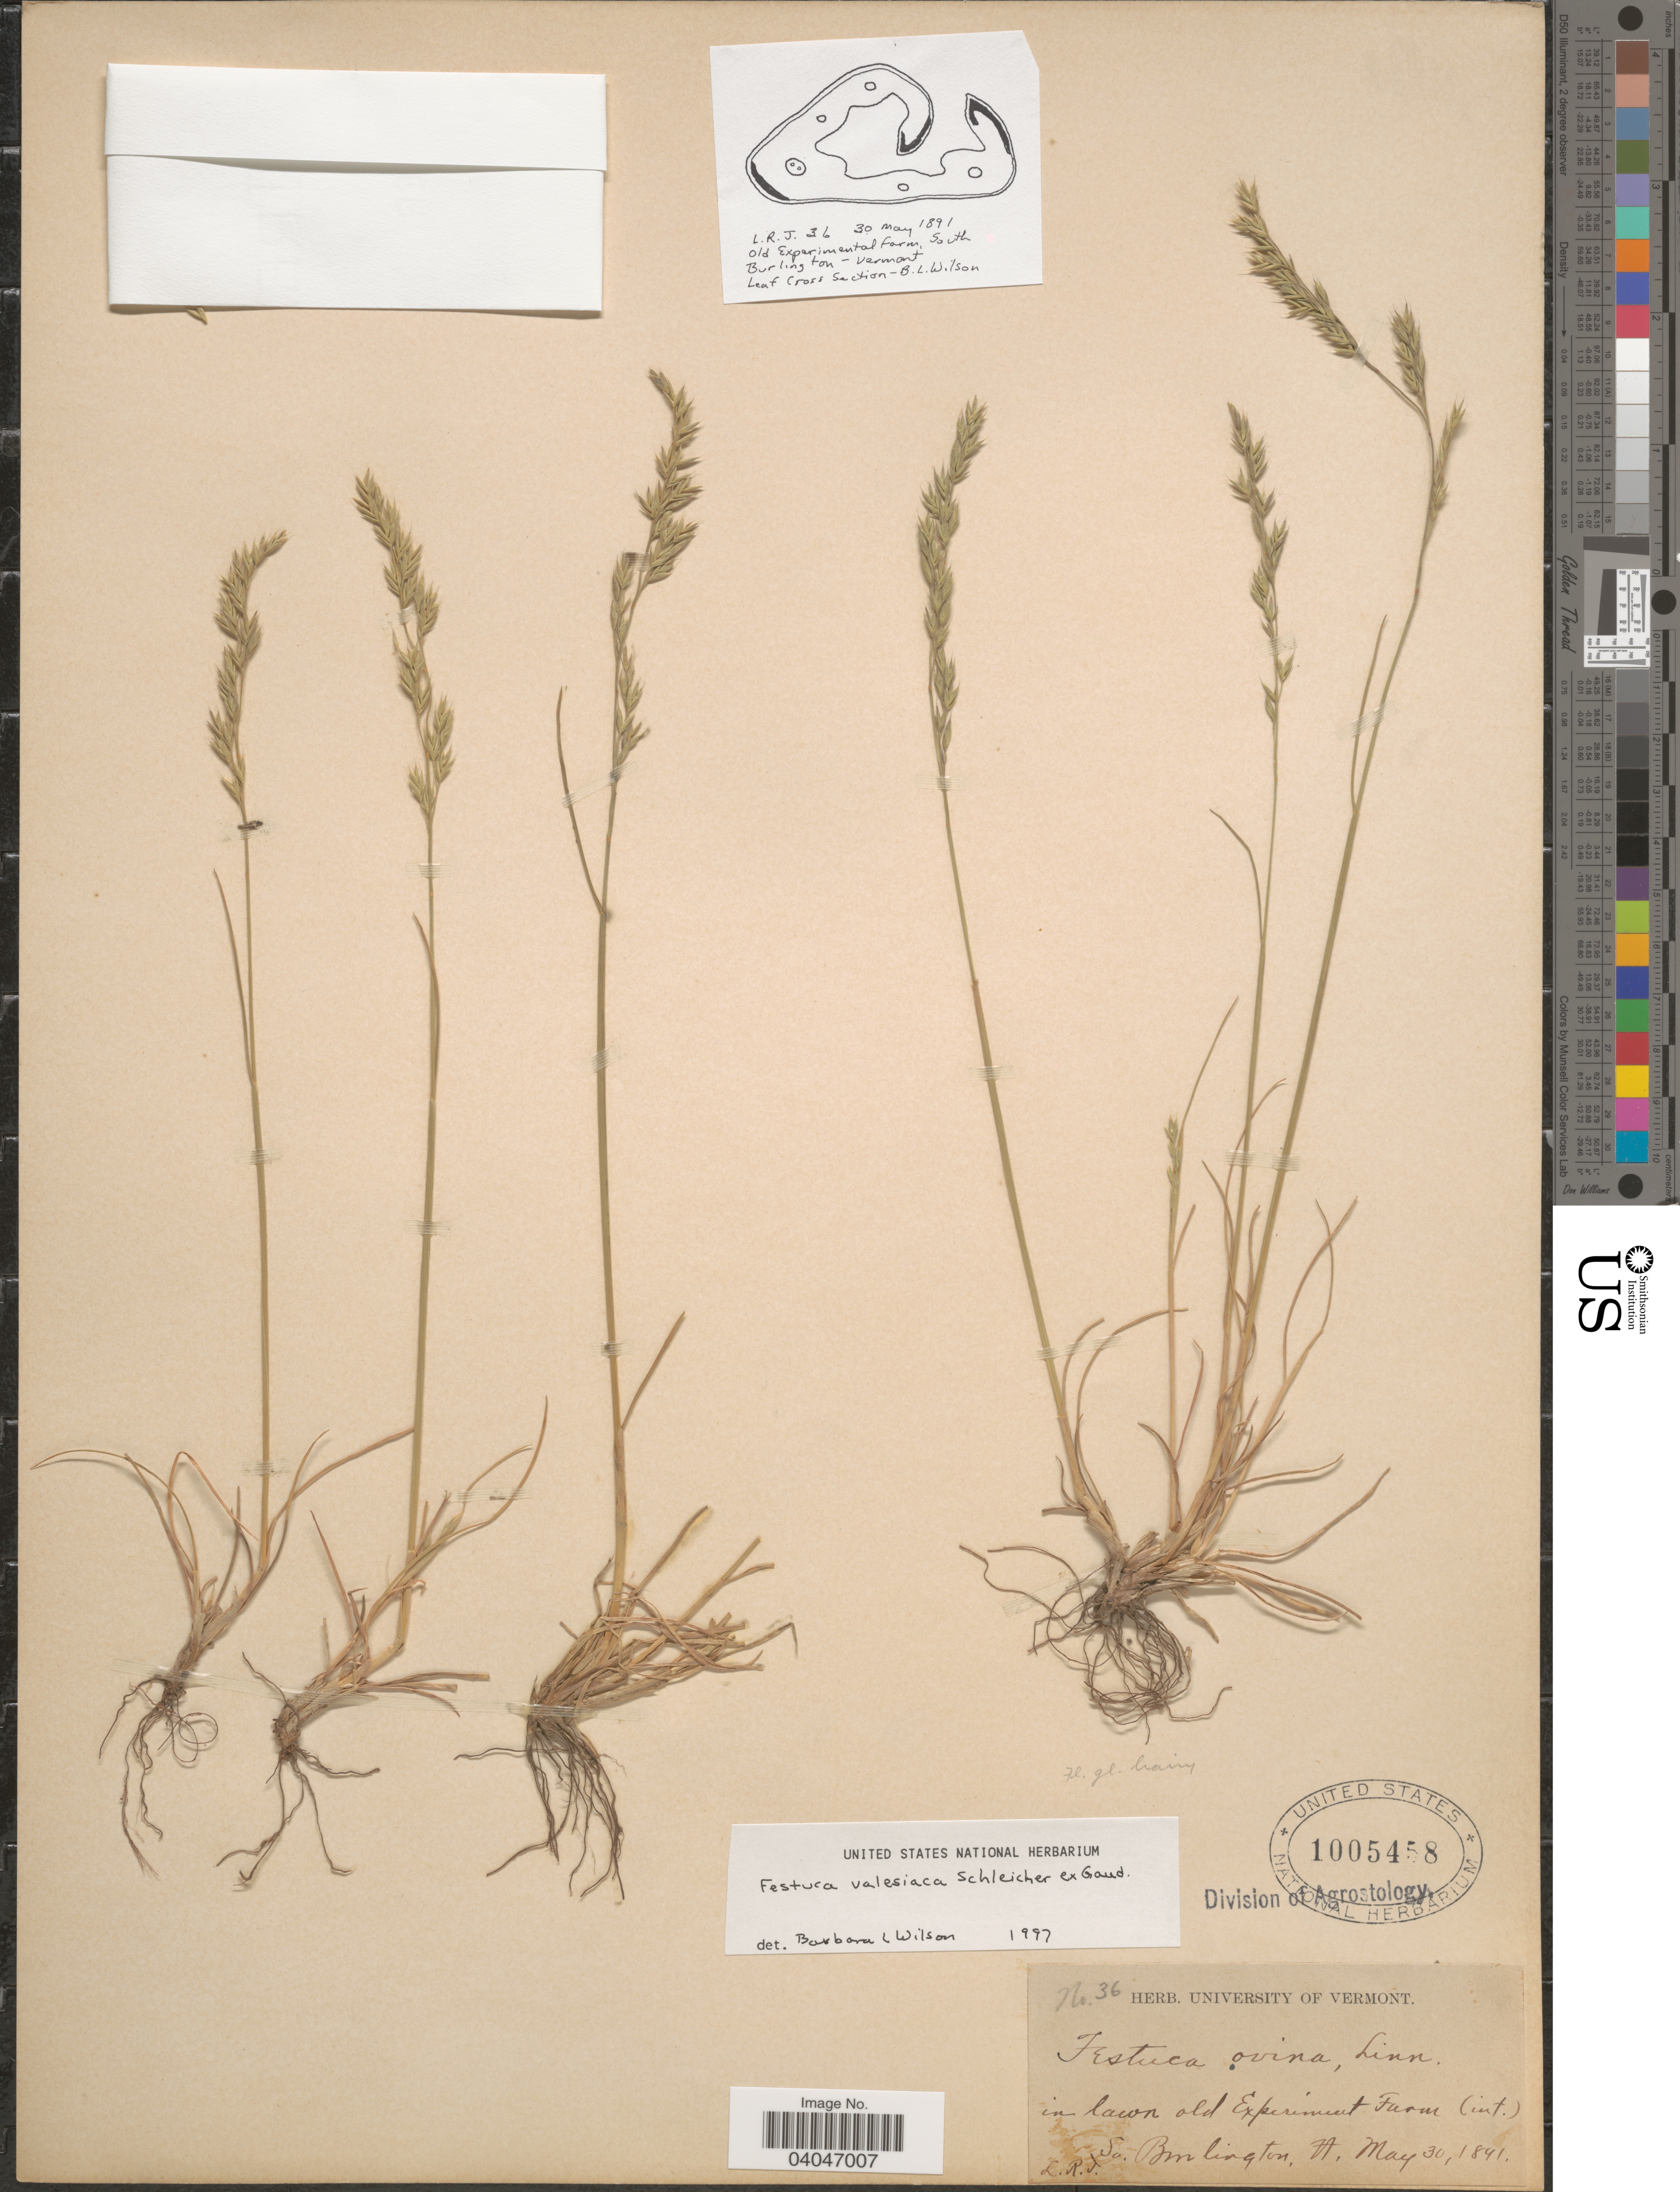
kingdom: Plantae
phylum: Tracheophyta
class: Liliopsida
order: Poales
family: Poaceae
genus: Festuca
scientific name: Festuca valesiaca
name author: Schleich. ex Gaudin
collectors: L. R. J.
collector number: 36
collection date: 1841-05-30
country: United States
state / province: Vermont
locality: Old Experiment Farm (int.). So. Burlington.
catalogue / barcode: US 1005458